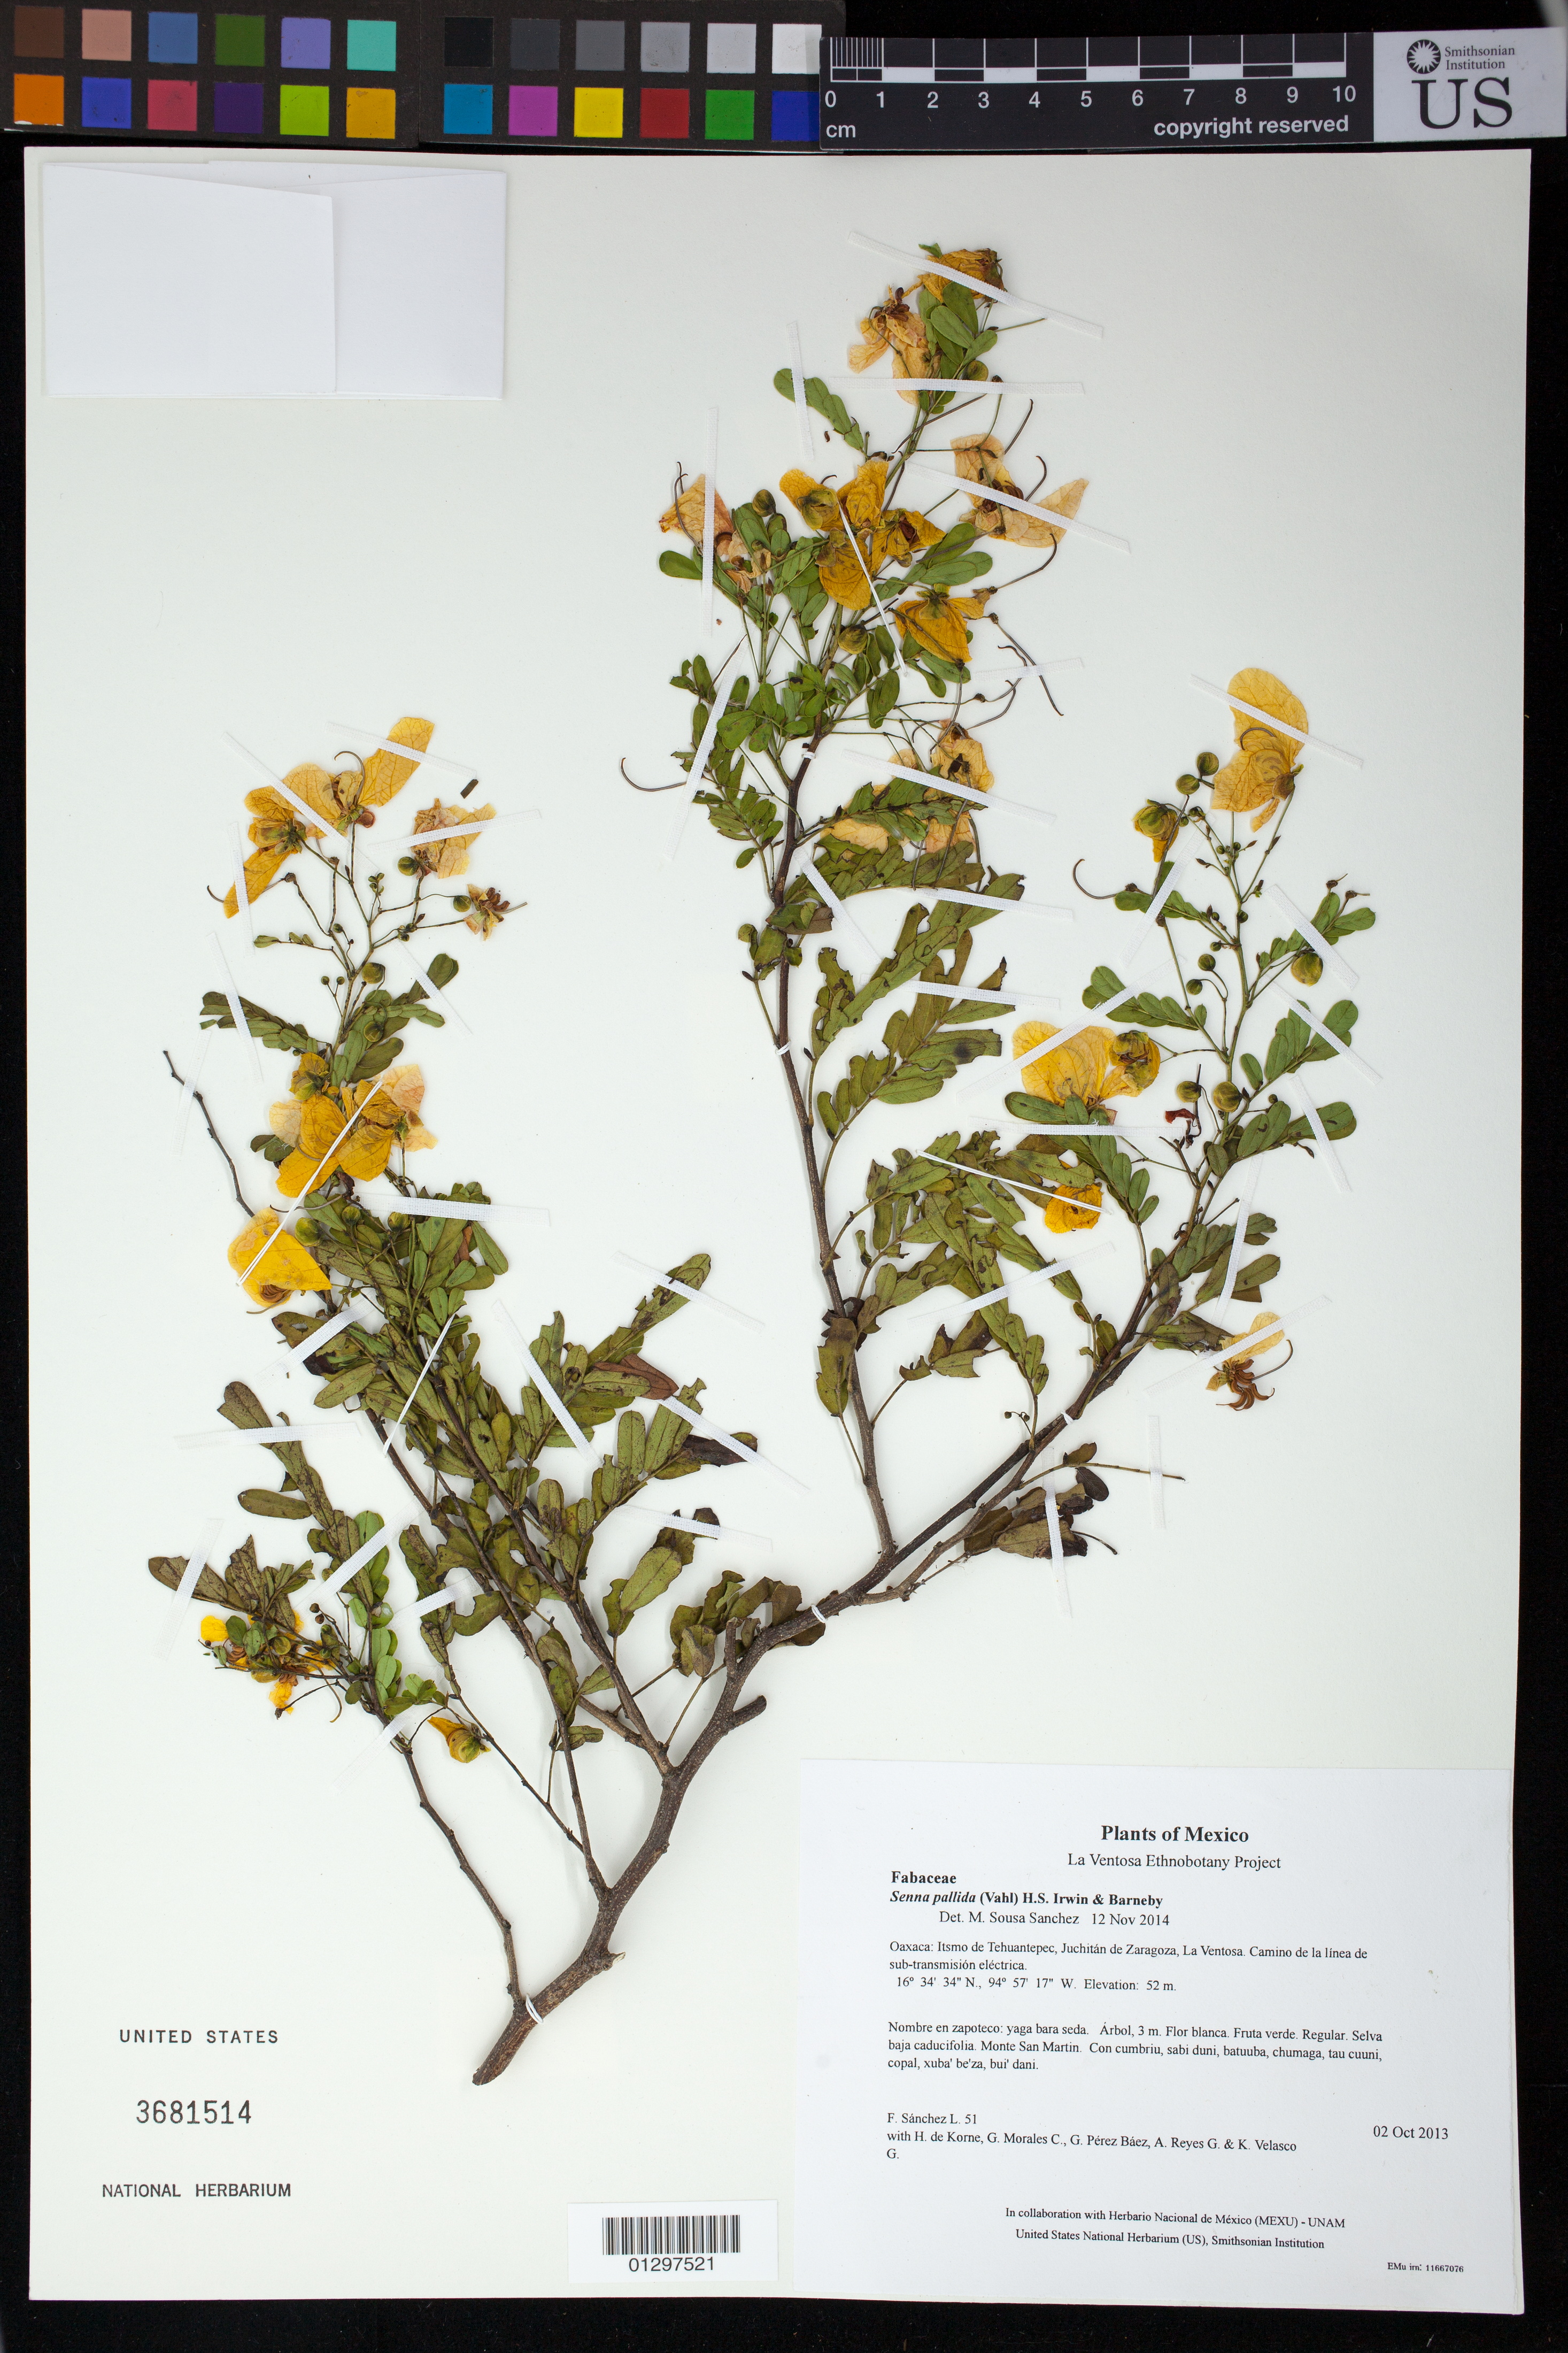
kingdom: Plantae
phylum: Tracheophyta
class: Magnoliopsida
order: Fabales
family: Fabaceae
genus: Senna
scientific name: Senna pallida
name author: (Vahl) H.S. Irwin & Barneby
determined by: Sousa S., Mario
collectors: F. Sánchez L., H. de Korne, G. Morales C., G. Pérez Báez, A. Reyes G. & K. Velasco G.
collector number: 51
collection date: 2013-10-02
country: Mexico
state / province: Oaxaca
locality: Itsmo de Tehuantepec, Juchitán de Zaragoza, La Ventosa. Camino de la línea de sub-transmisión eléctrica.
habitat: Selva baja caducifolia. Monte San Martin.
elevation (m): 52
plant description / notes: JEBOT, MEXU, SERO, US; Yaga. 3 m. Guie' naguchi. Cuaananaxhi naga'. Nuu.; ron-ron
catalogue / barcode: US 3681514